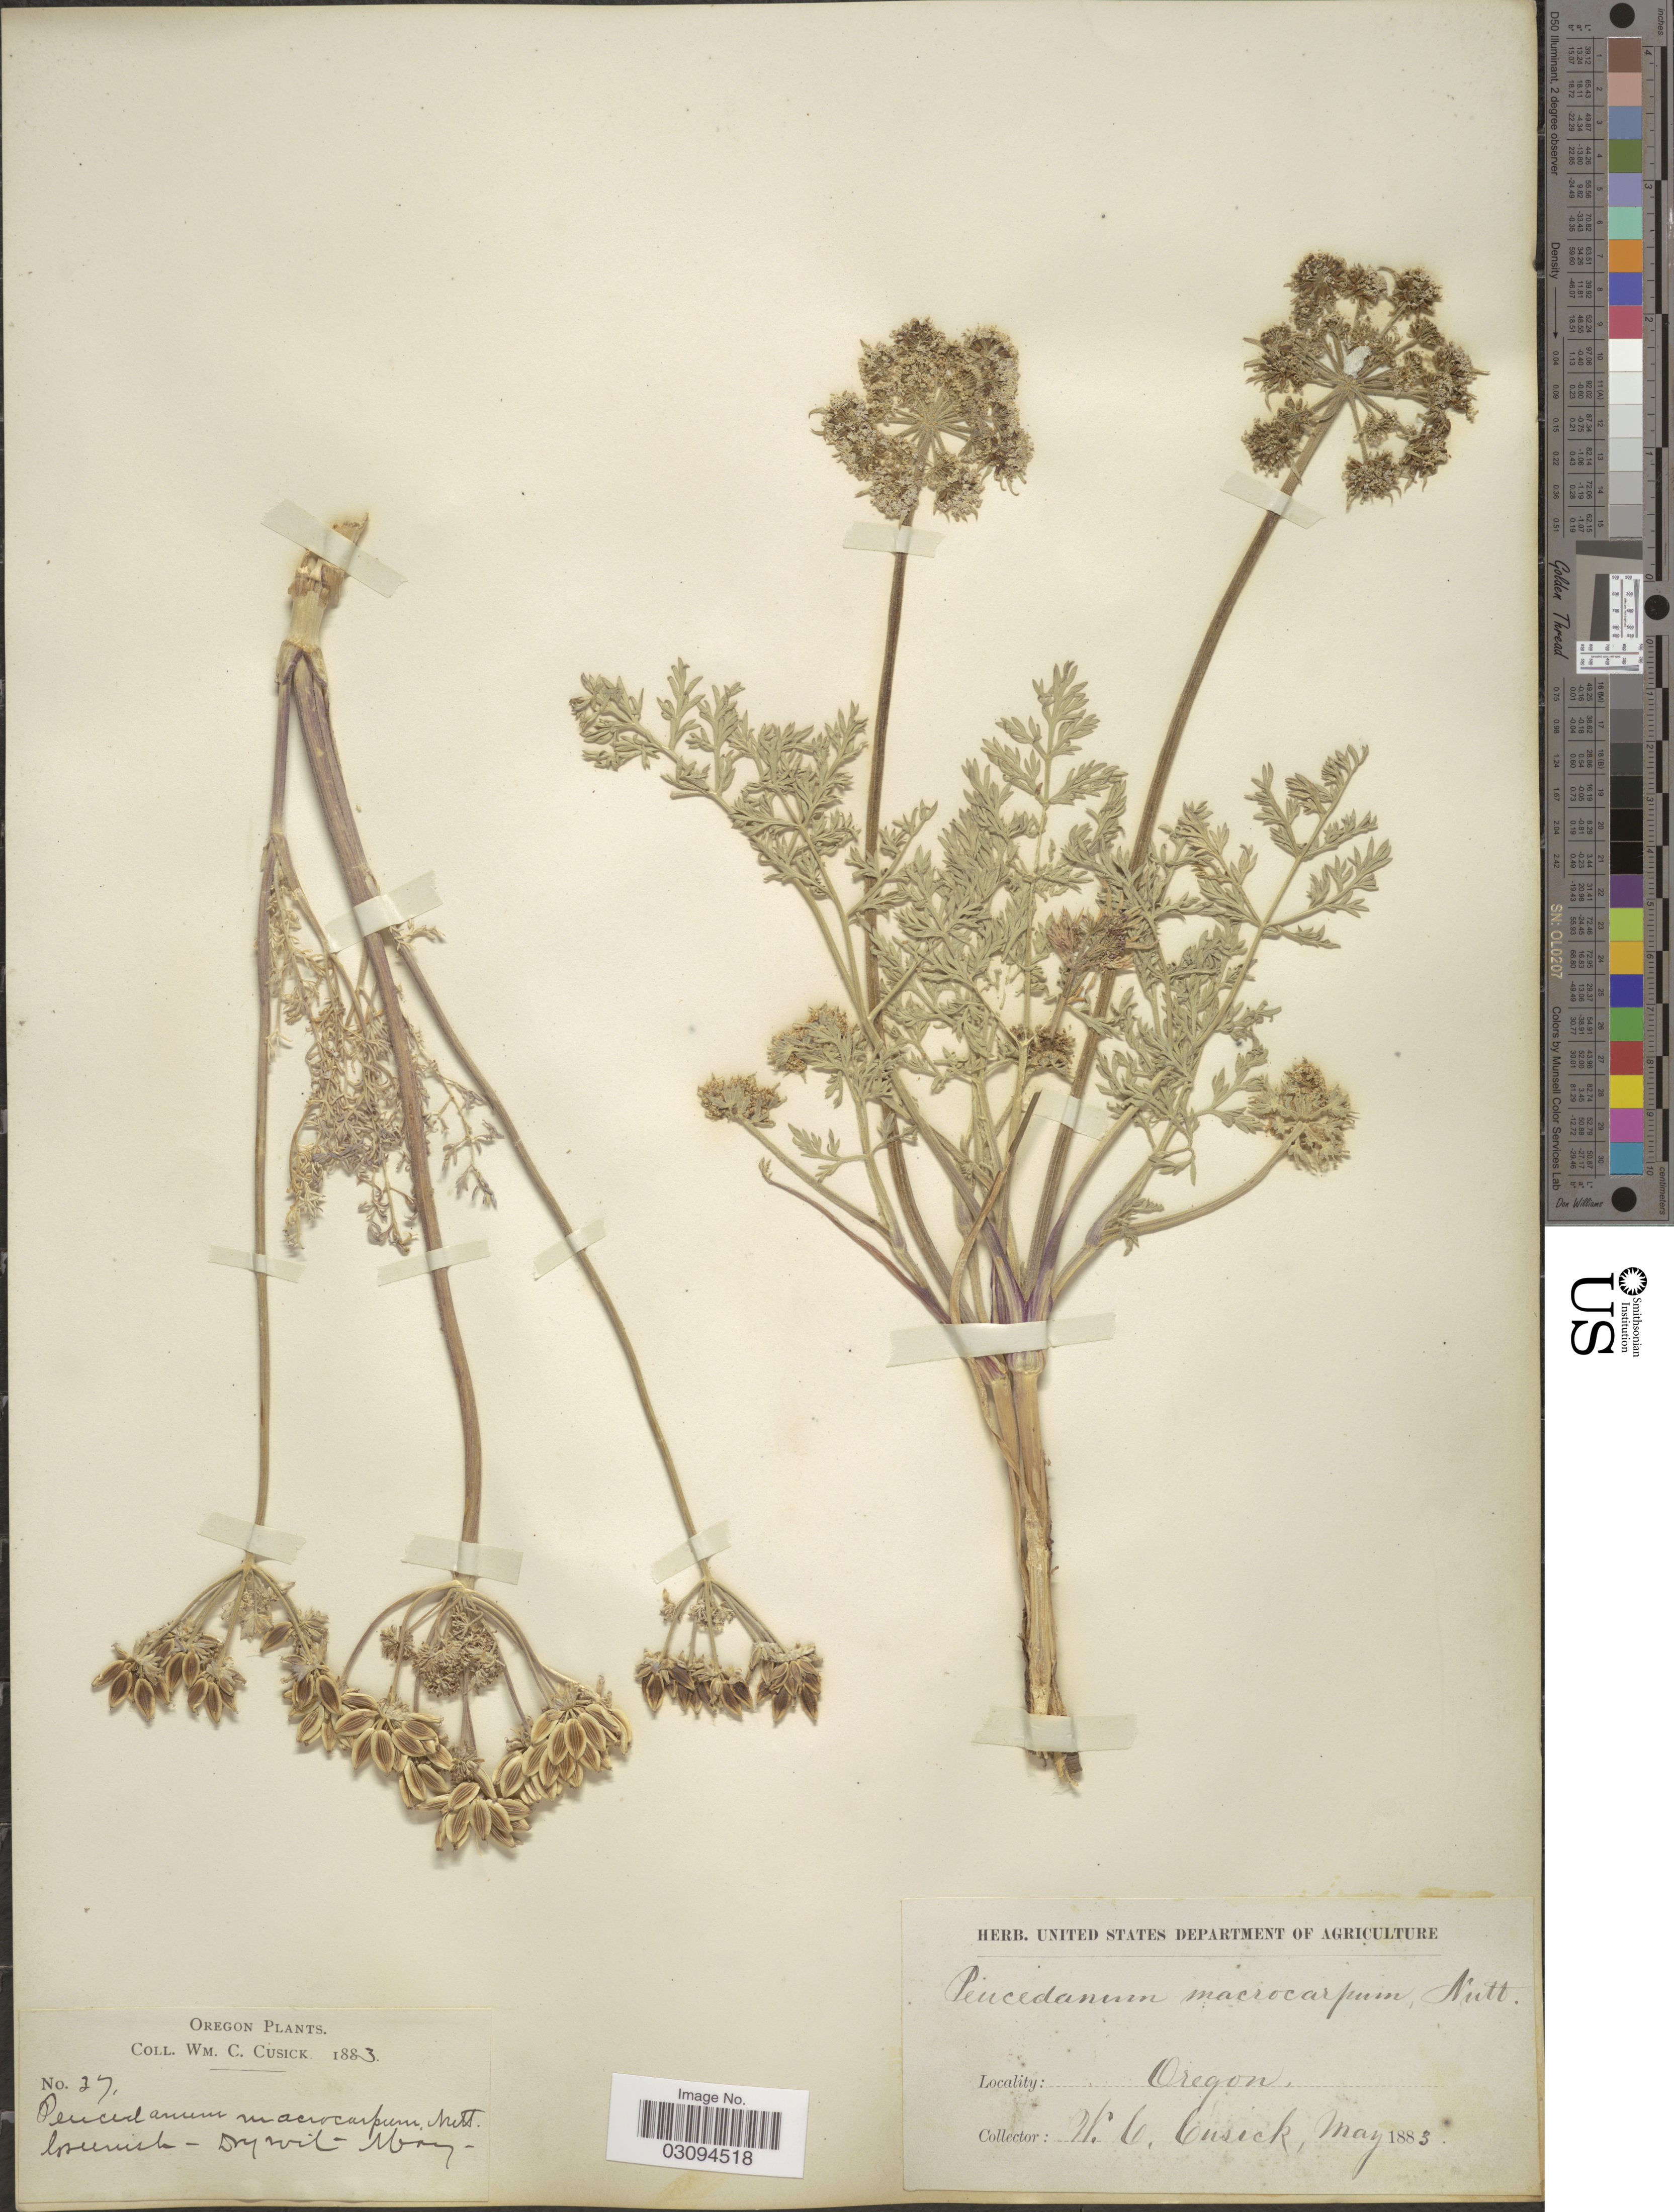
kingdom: Plantae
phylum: Tracheophyta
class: Magnoliopsida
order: Apiales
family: Apiaceae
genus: Lomatium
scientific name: Lomatium macrocarpum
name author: (Hook. et al.) J.M. Coult. & Rose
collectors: W. C. Cusick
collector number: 37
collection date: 1883-05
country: United States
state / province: Oregon